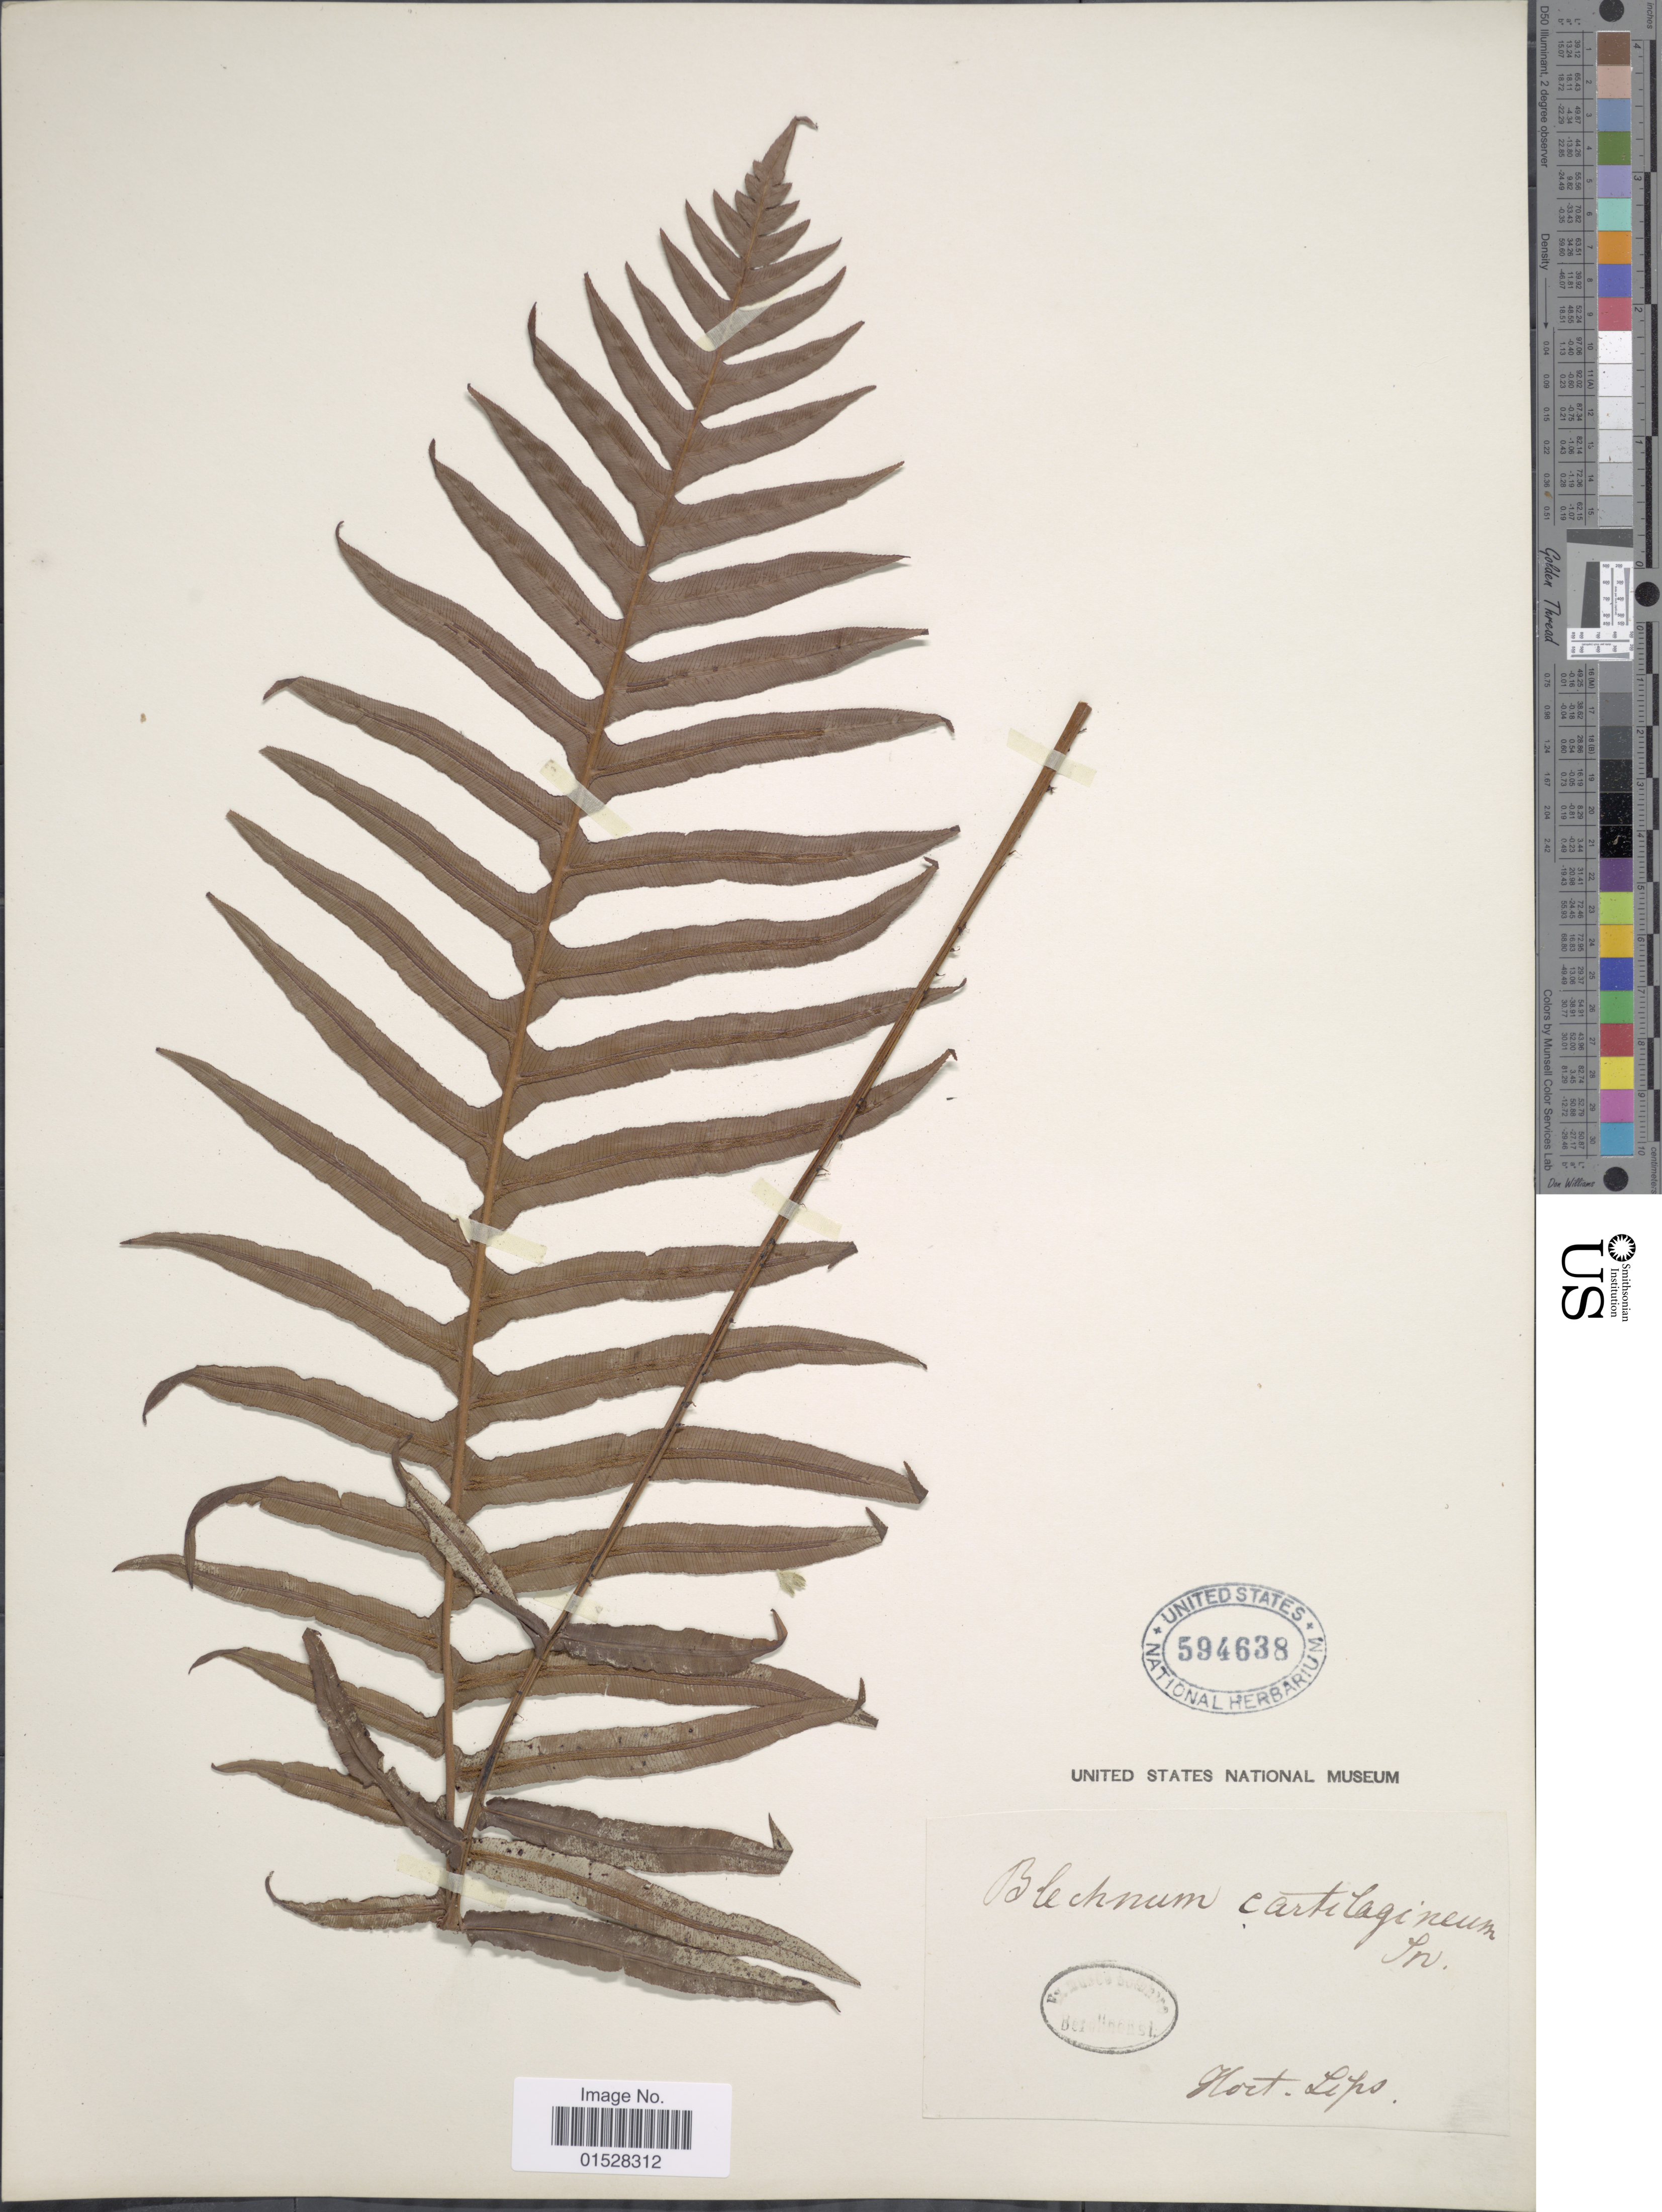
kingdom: Plantae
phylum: Tracheophyta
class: Polypodiopsida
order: Polypodiales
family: Blechnaceae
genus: Blechnum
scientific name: Blechnum cartilagineum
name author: Sw.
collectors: ex Mus. Bot. Berolinensi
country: Germany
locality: Hort. Lips.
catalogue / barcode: US 594638